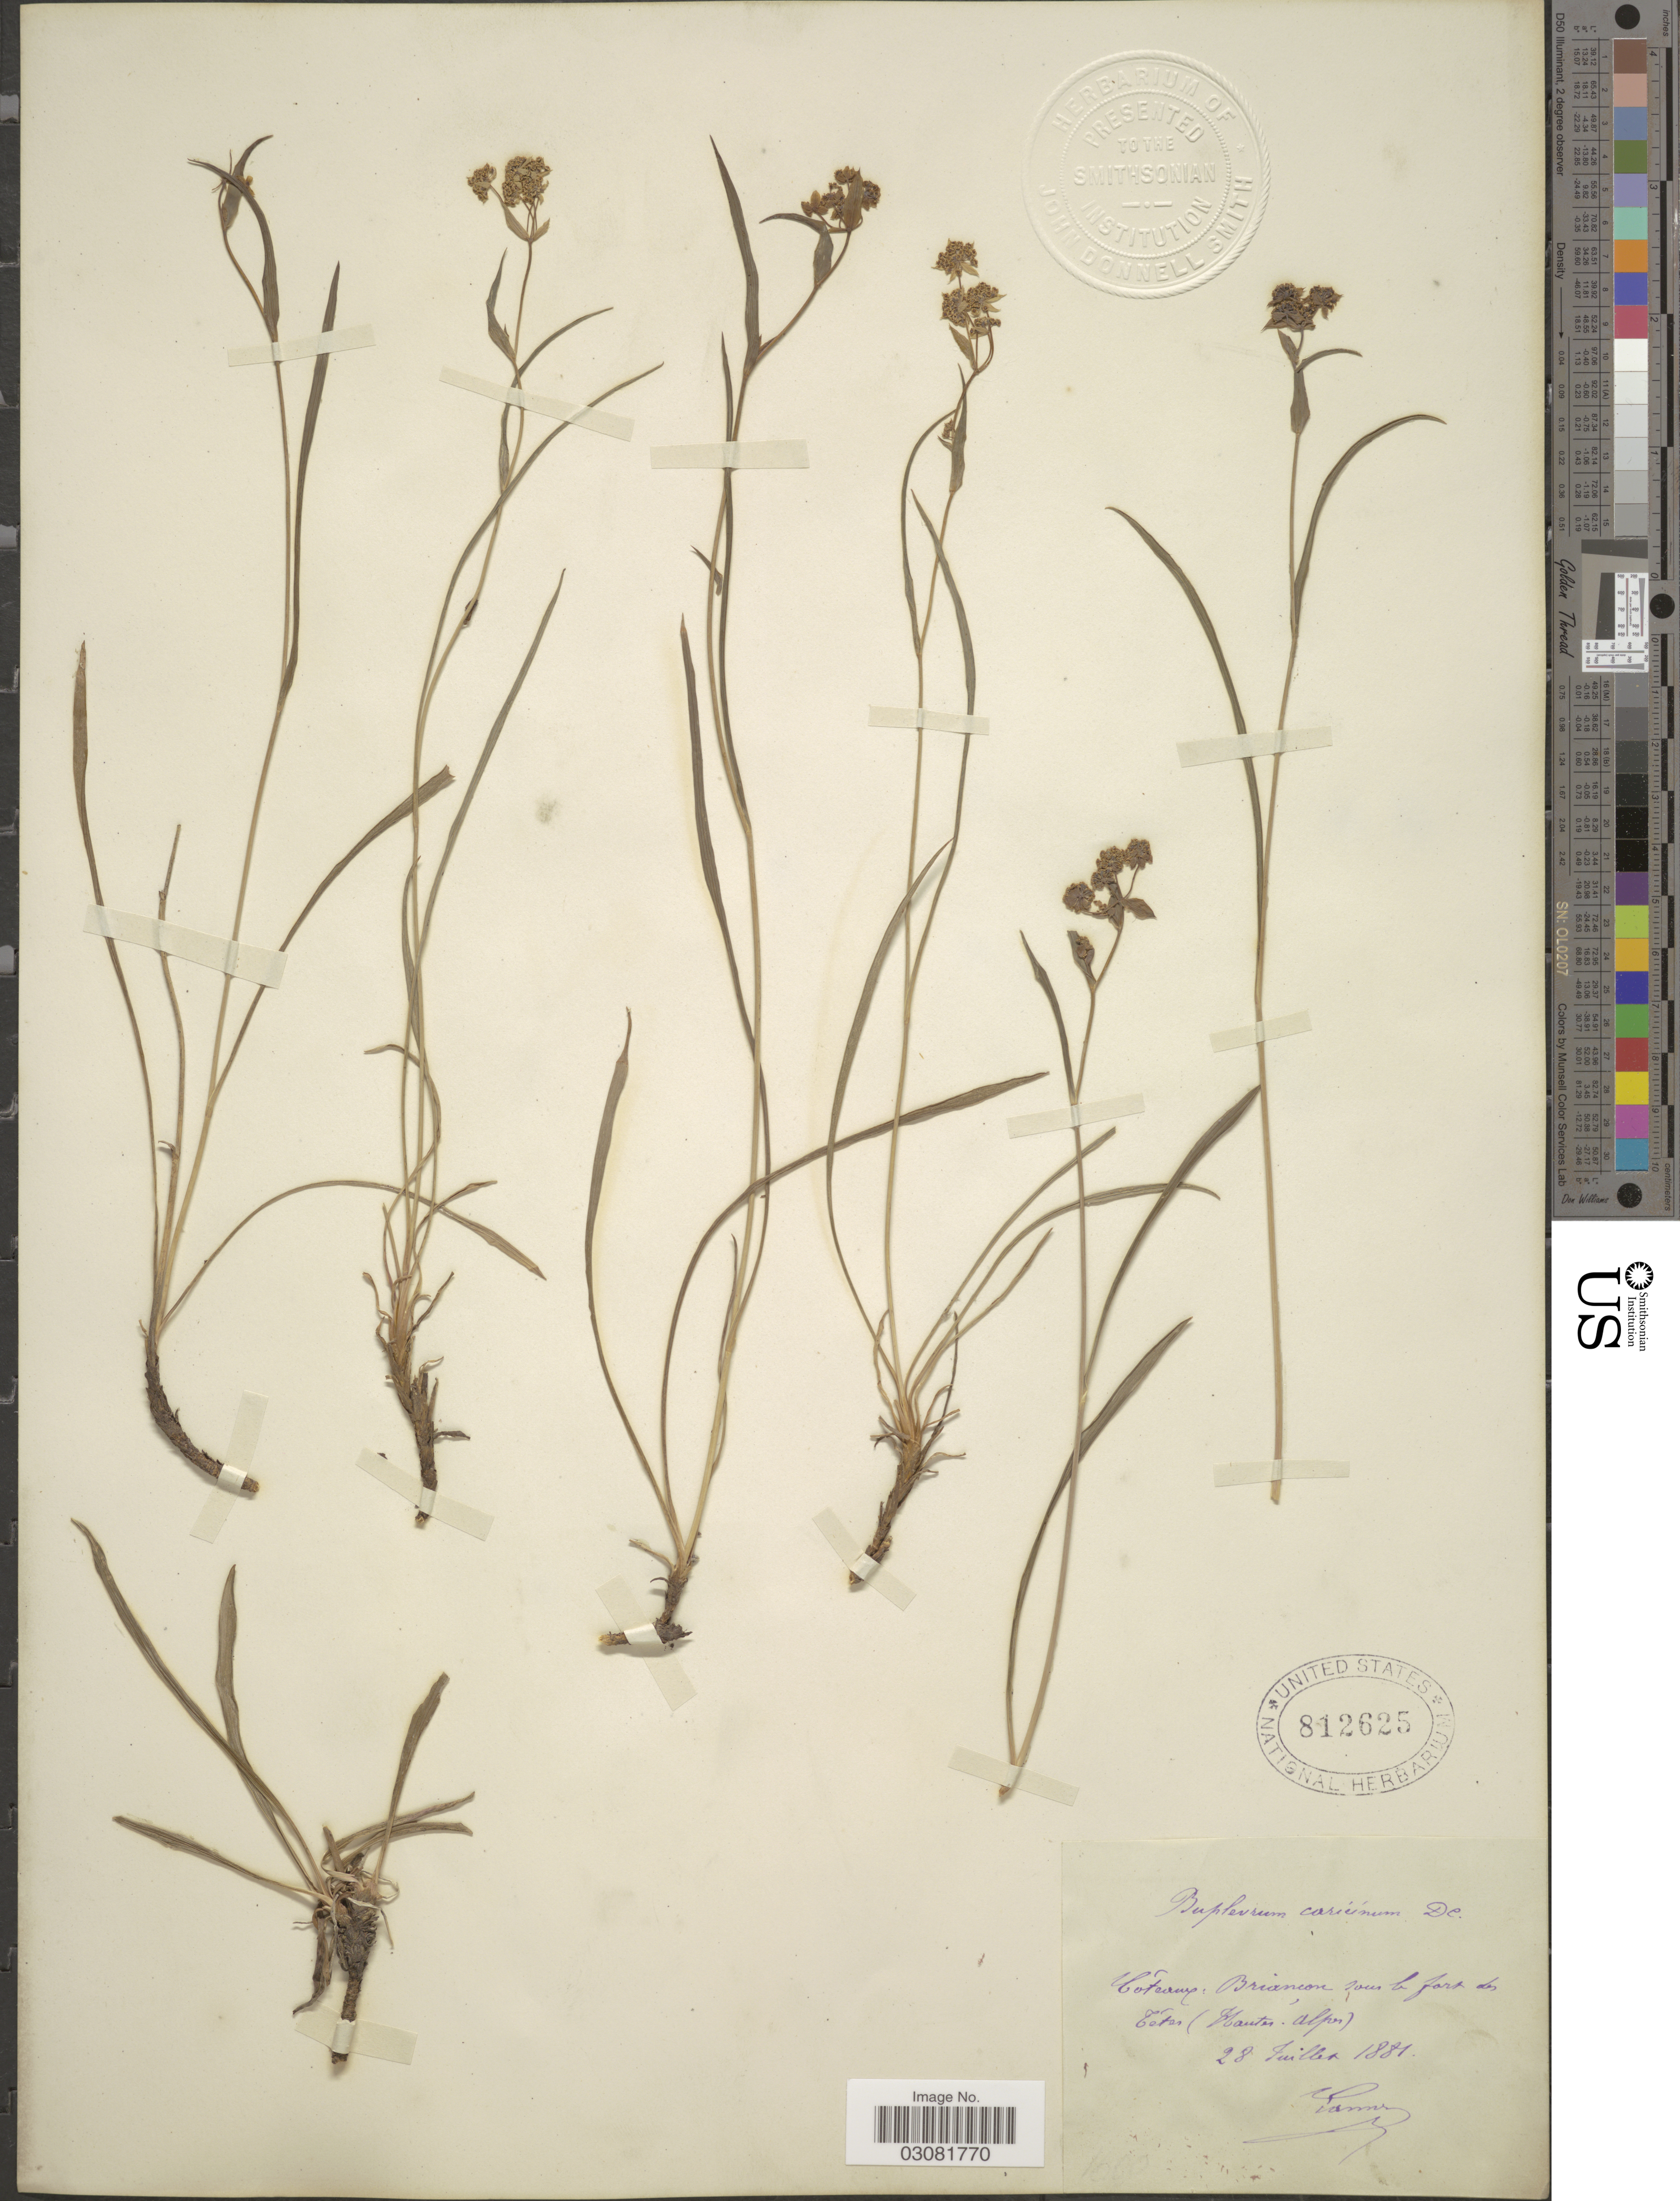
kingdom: Plantae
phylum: Tracheophyta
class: Magnoliopsida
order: Apiales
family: Apiaceae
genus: Bupleurum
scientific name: Bupleurum caricinum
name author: Rchb.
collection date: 1881-07-28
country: France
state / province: Provence-Alpes-Côte d'Azur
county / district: Hautes-Alpes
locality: Coteaux: Briancon sous le Fort des Têtes (Hautes-Alpes).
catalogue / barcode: US 812625